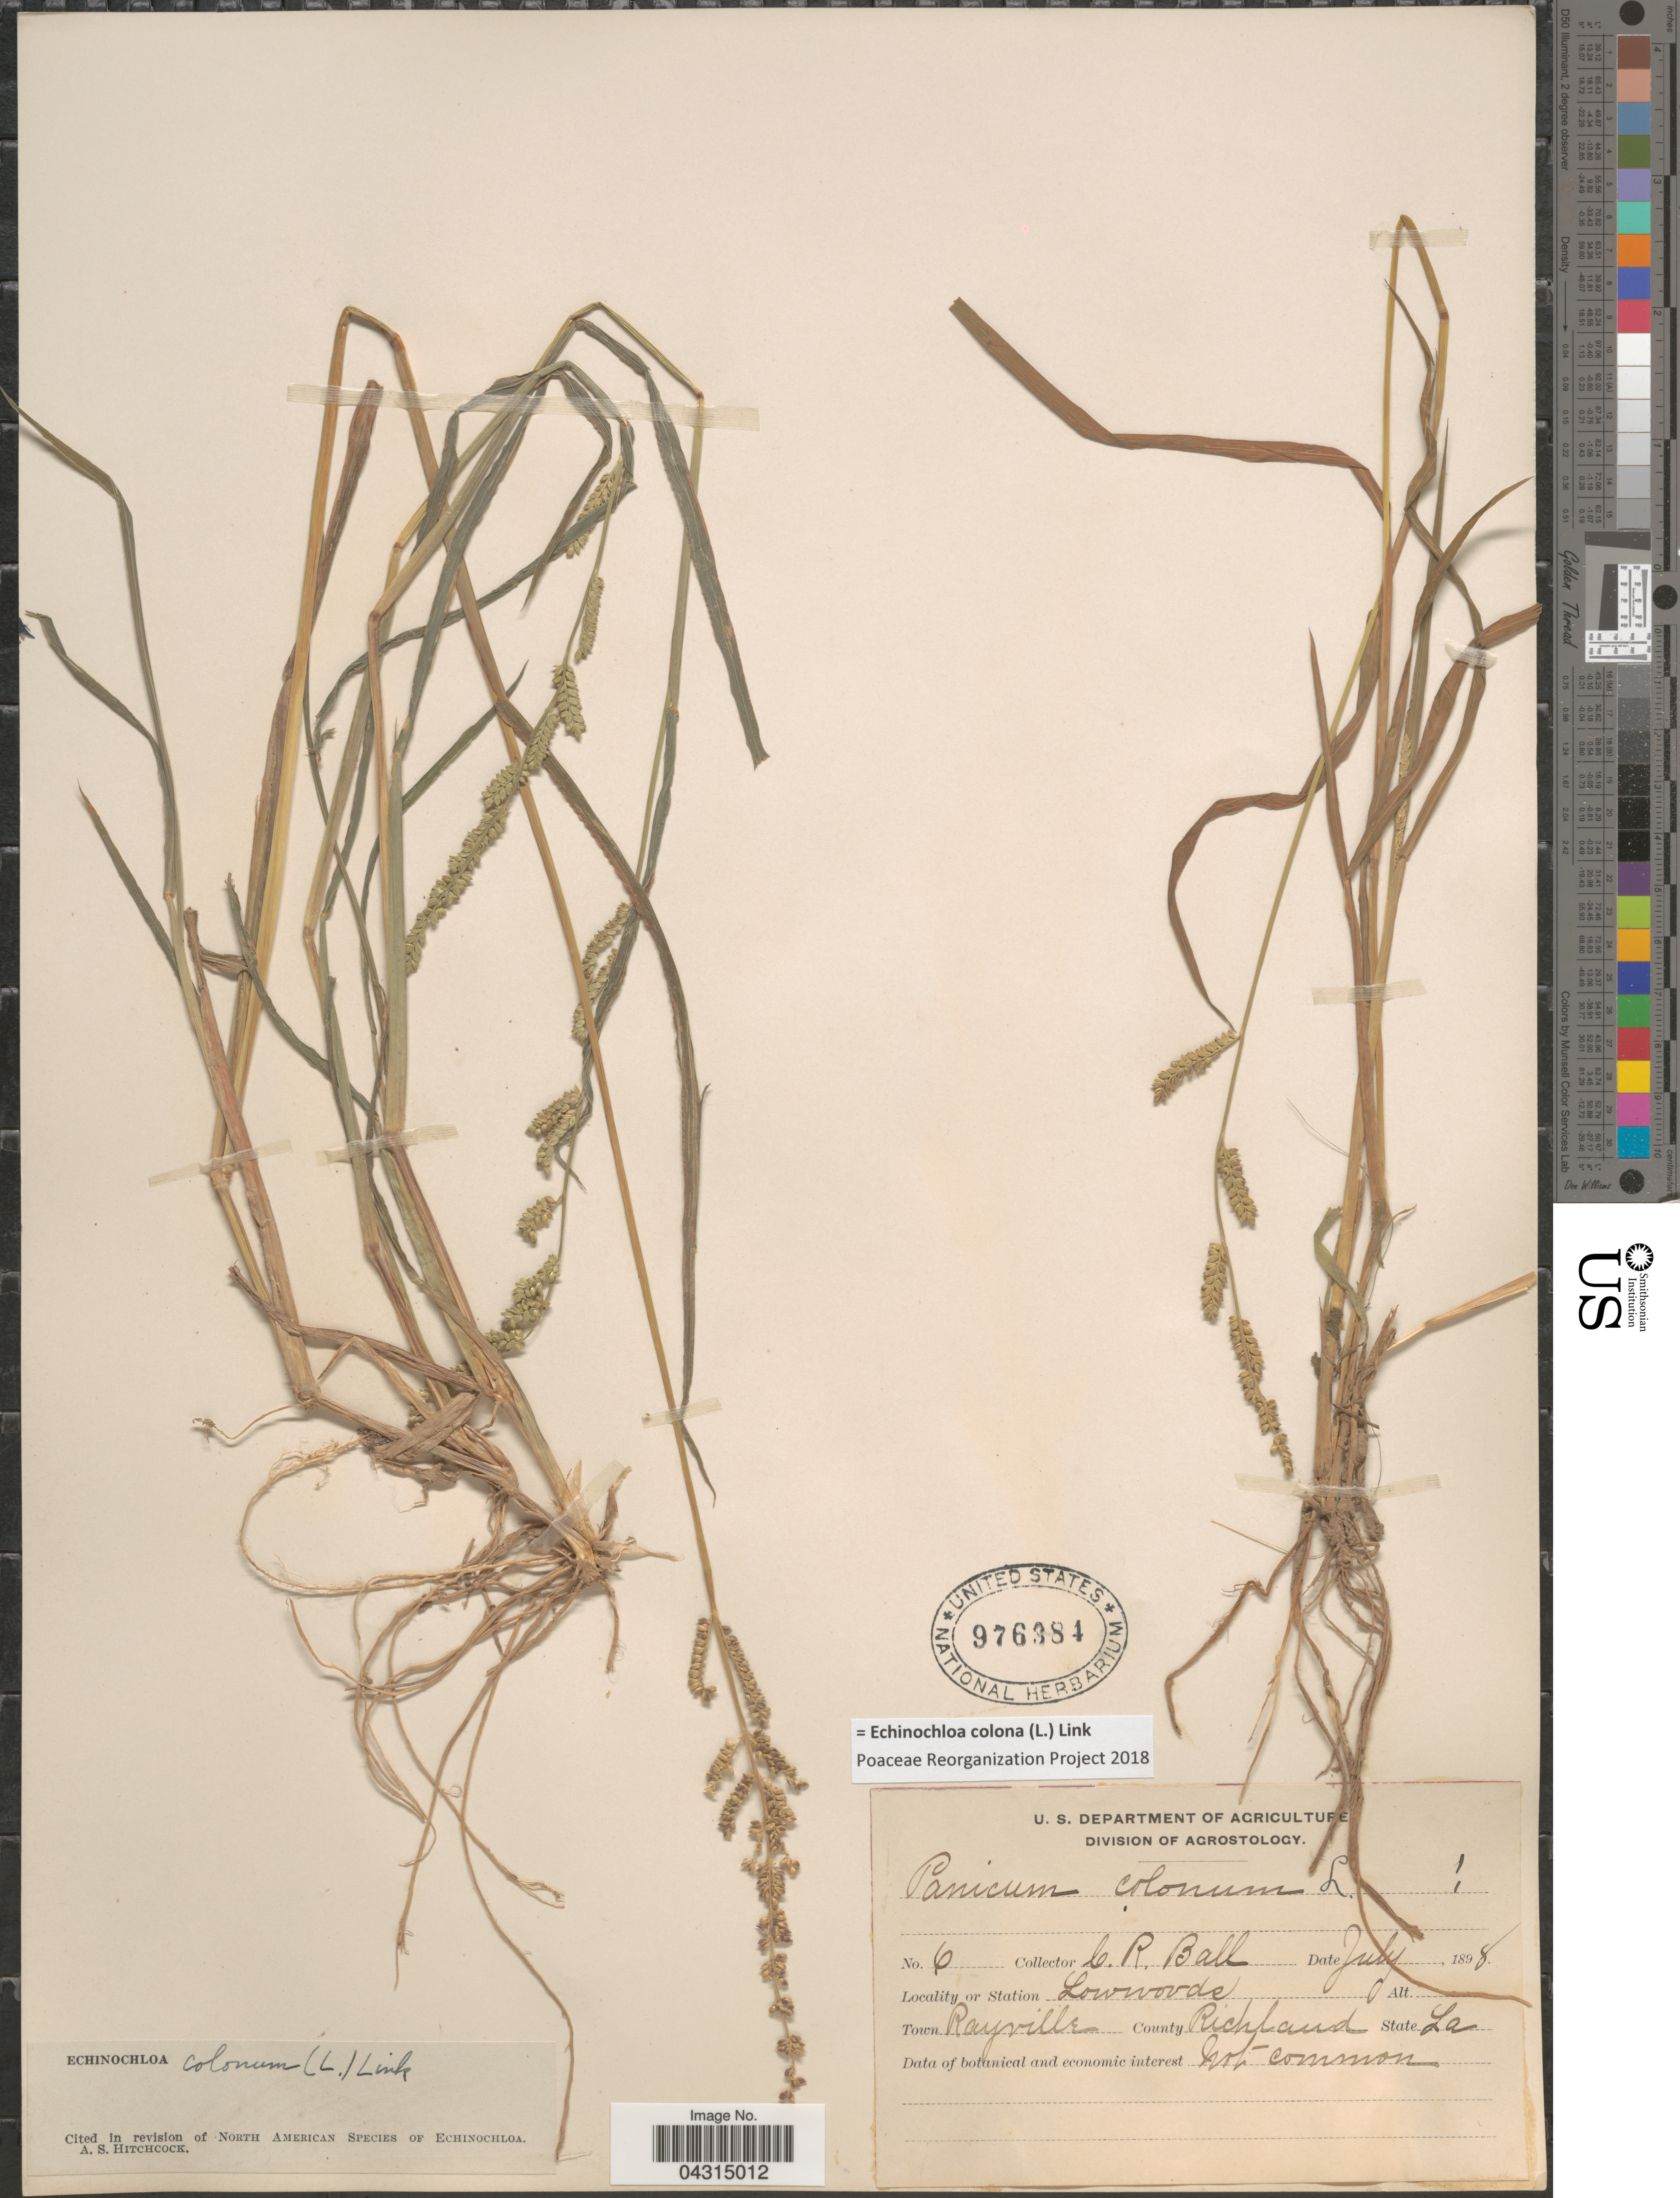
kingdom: Plantae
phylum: Tracheophyta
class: Liliopsida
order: Poales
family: Poaceae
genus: Echinochloa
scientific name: Echinochloa colona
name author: (L.) Link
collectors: C. R. Ball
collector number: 6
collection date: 1898-07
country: United States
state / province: Louisiana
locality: Station Lowwoods. Town Rayville. County Richland.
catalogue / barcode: US 976384